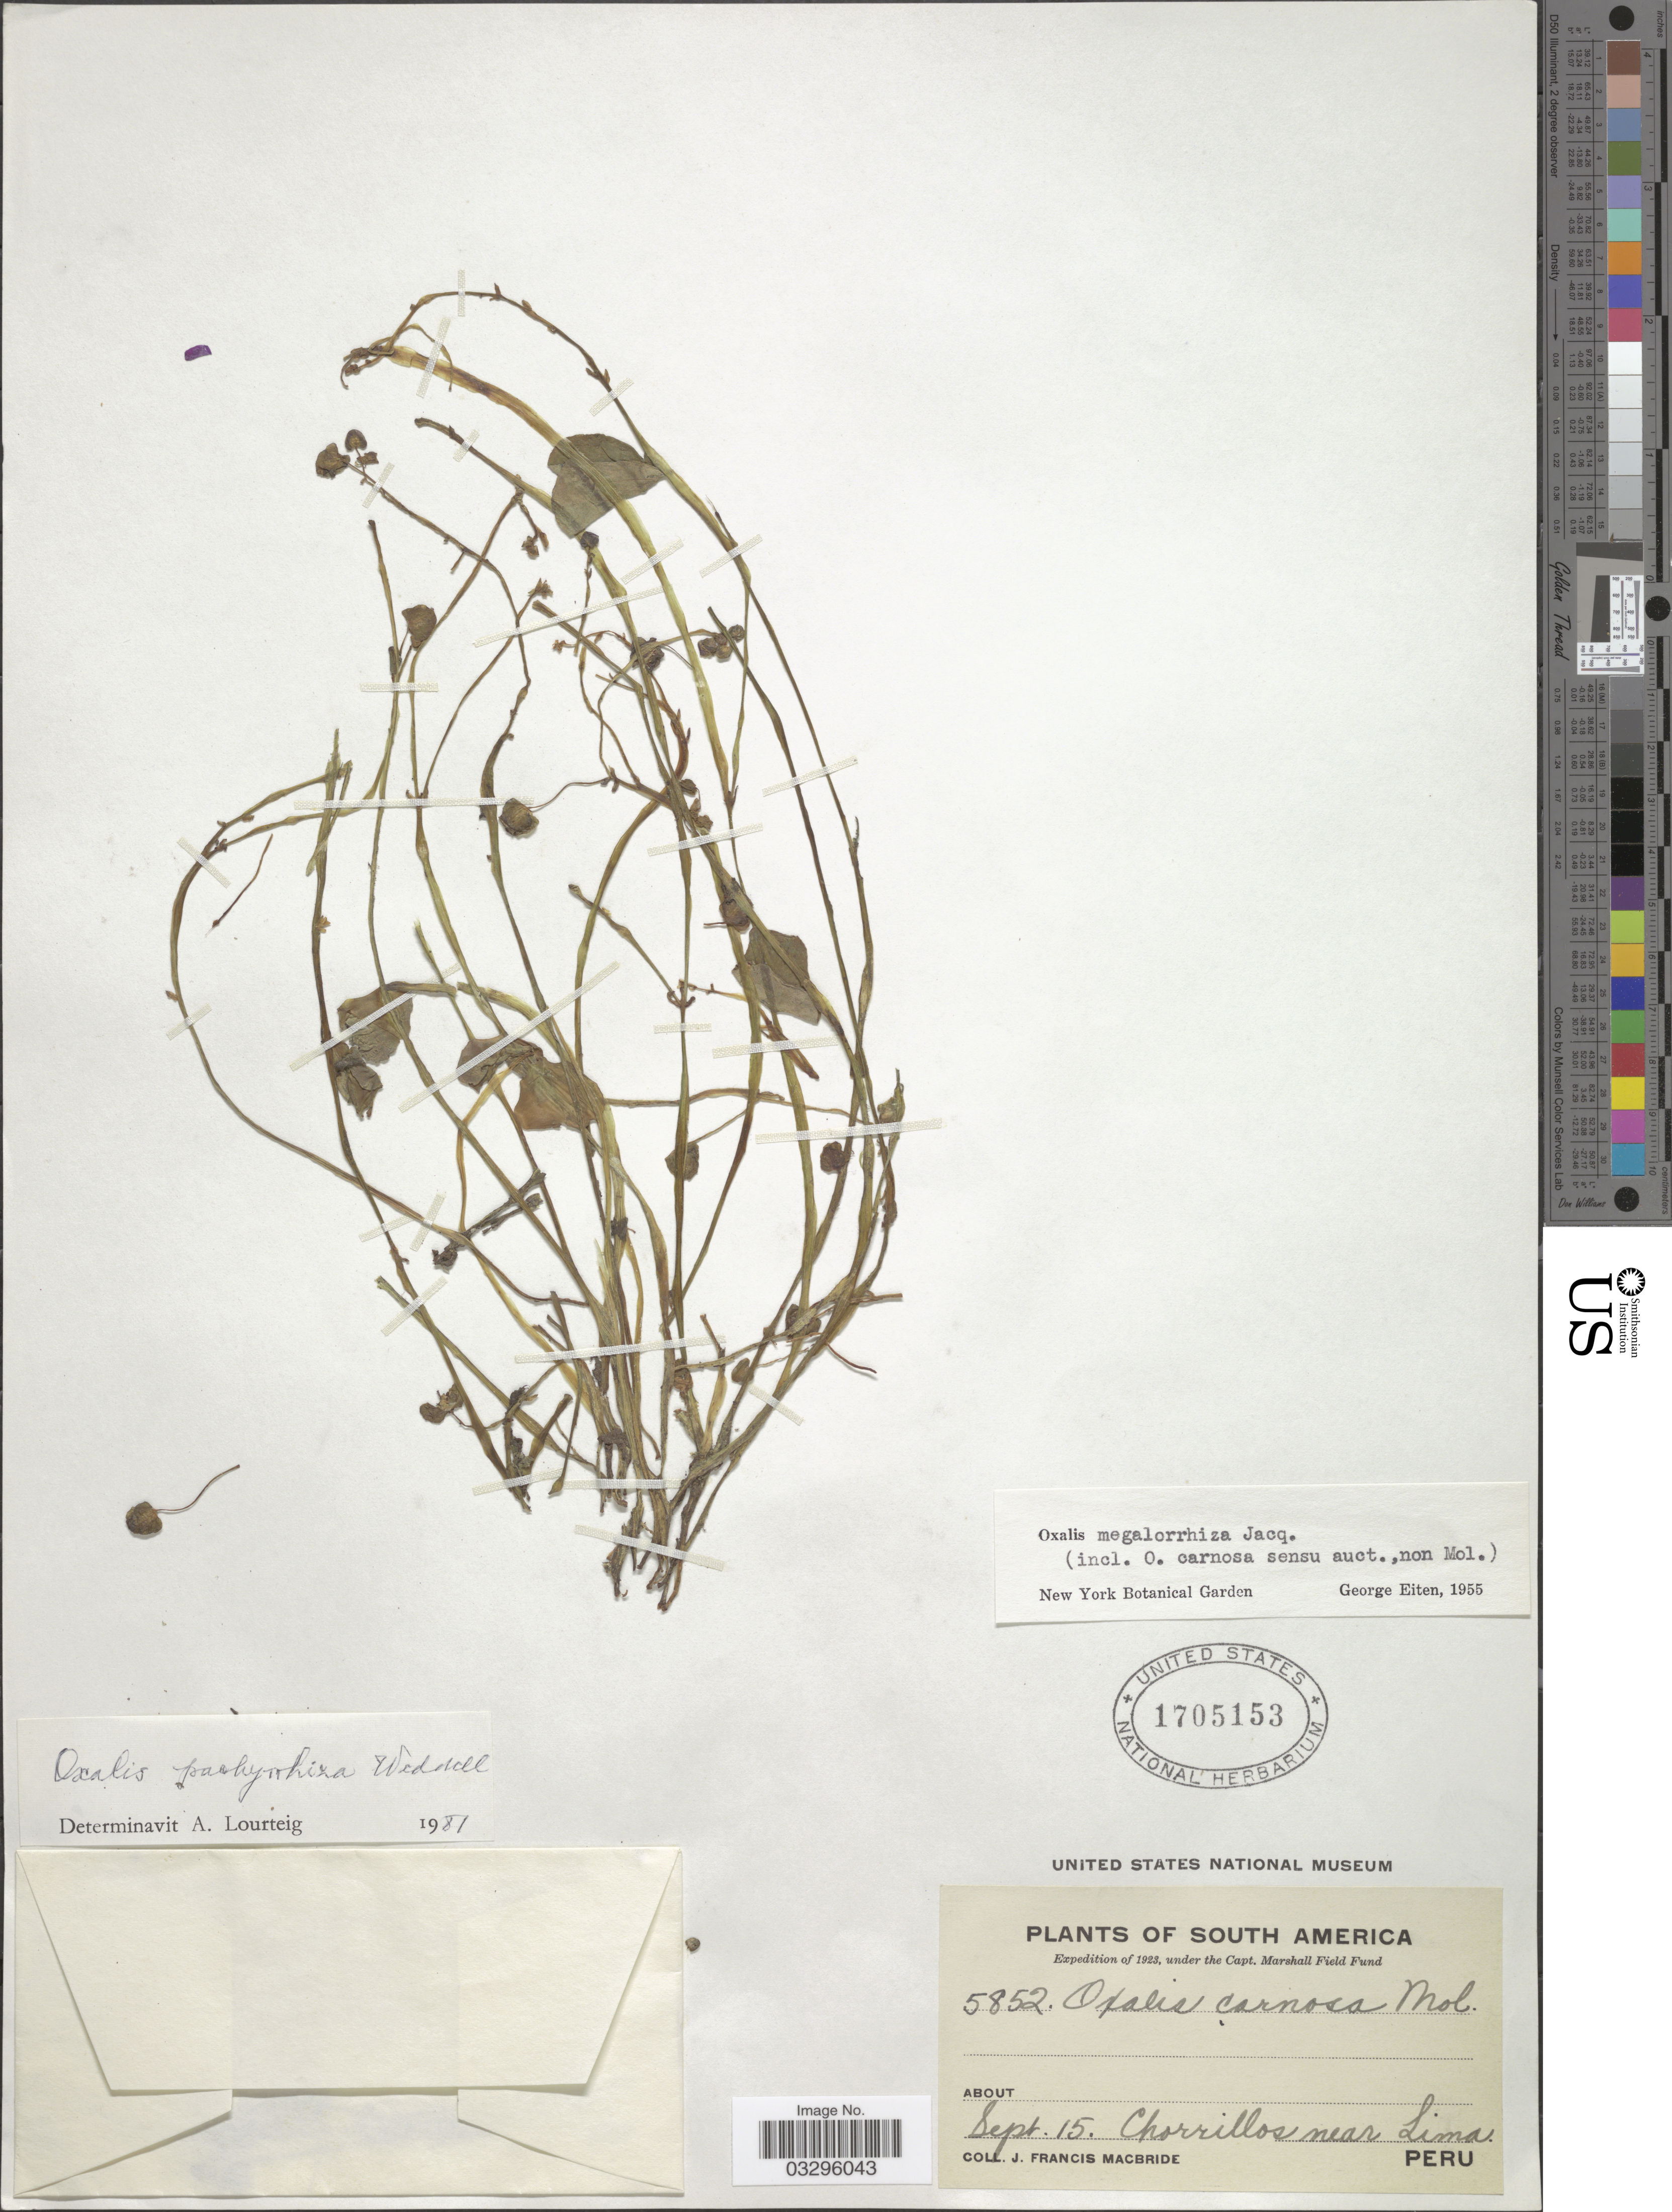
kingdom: Plantae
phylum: Tracheophyta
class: Magnoliopsida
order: Oxalidales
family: Oxalidaceae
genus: Oxalis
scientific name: Oxalis pachyrrhiza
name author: Wedd.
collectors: J. F. Macbride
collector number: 5852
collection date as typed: Transcribed d/m/y: /9/15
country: Peru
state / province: Lima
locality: Chorrillos near Lima.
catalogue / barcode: US 1705153